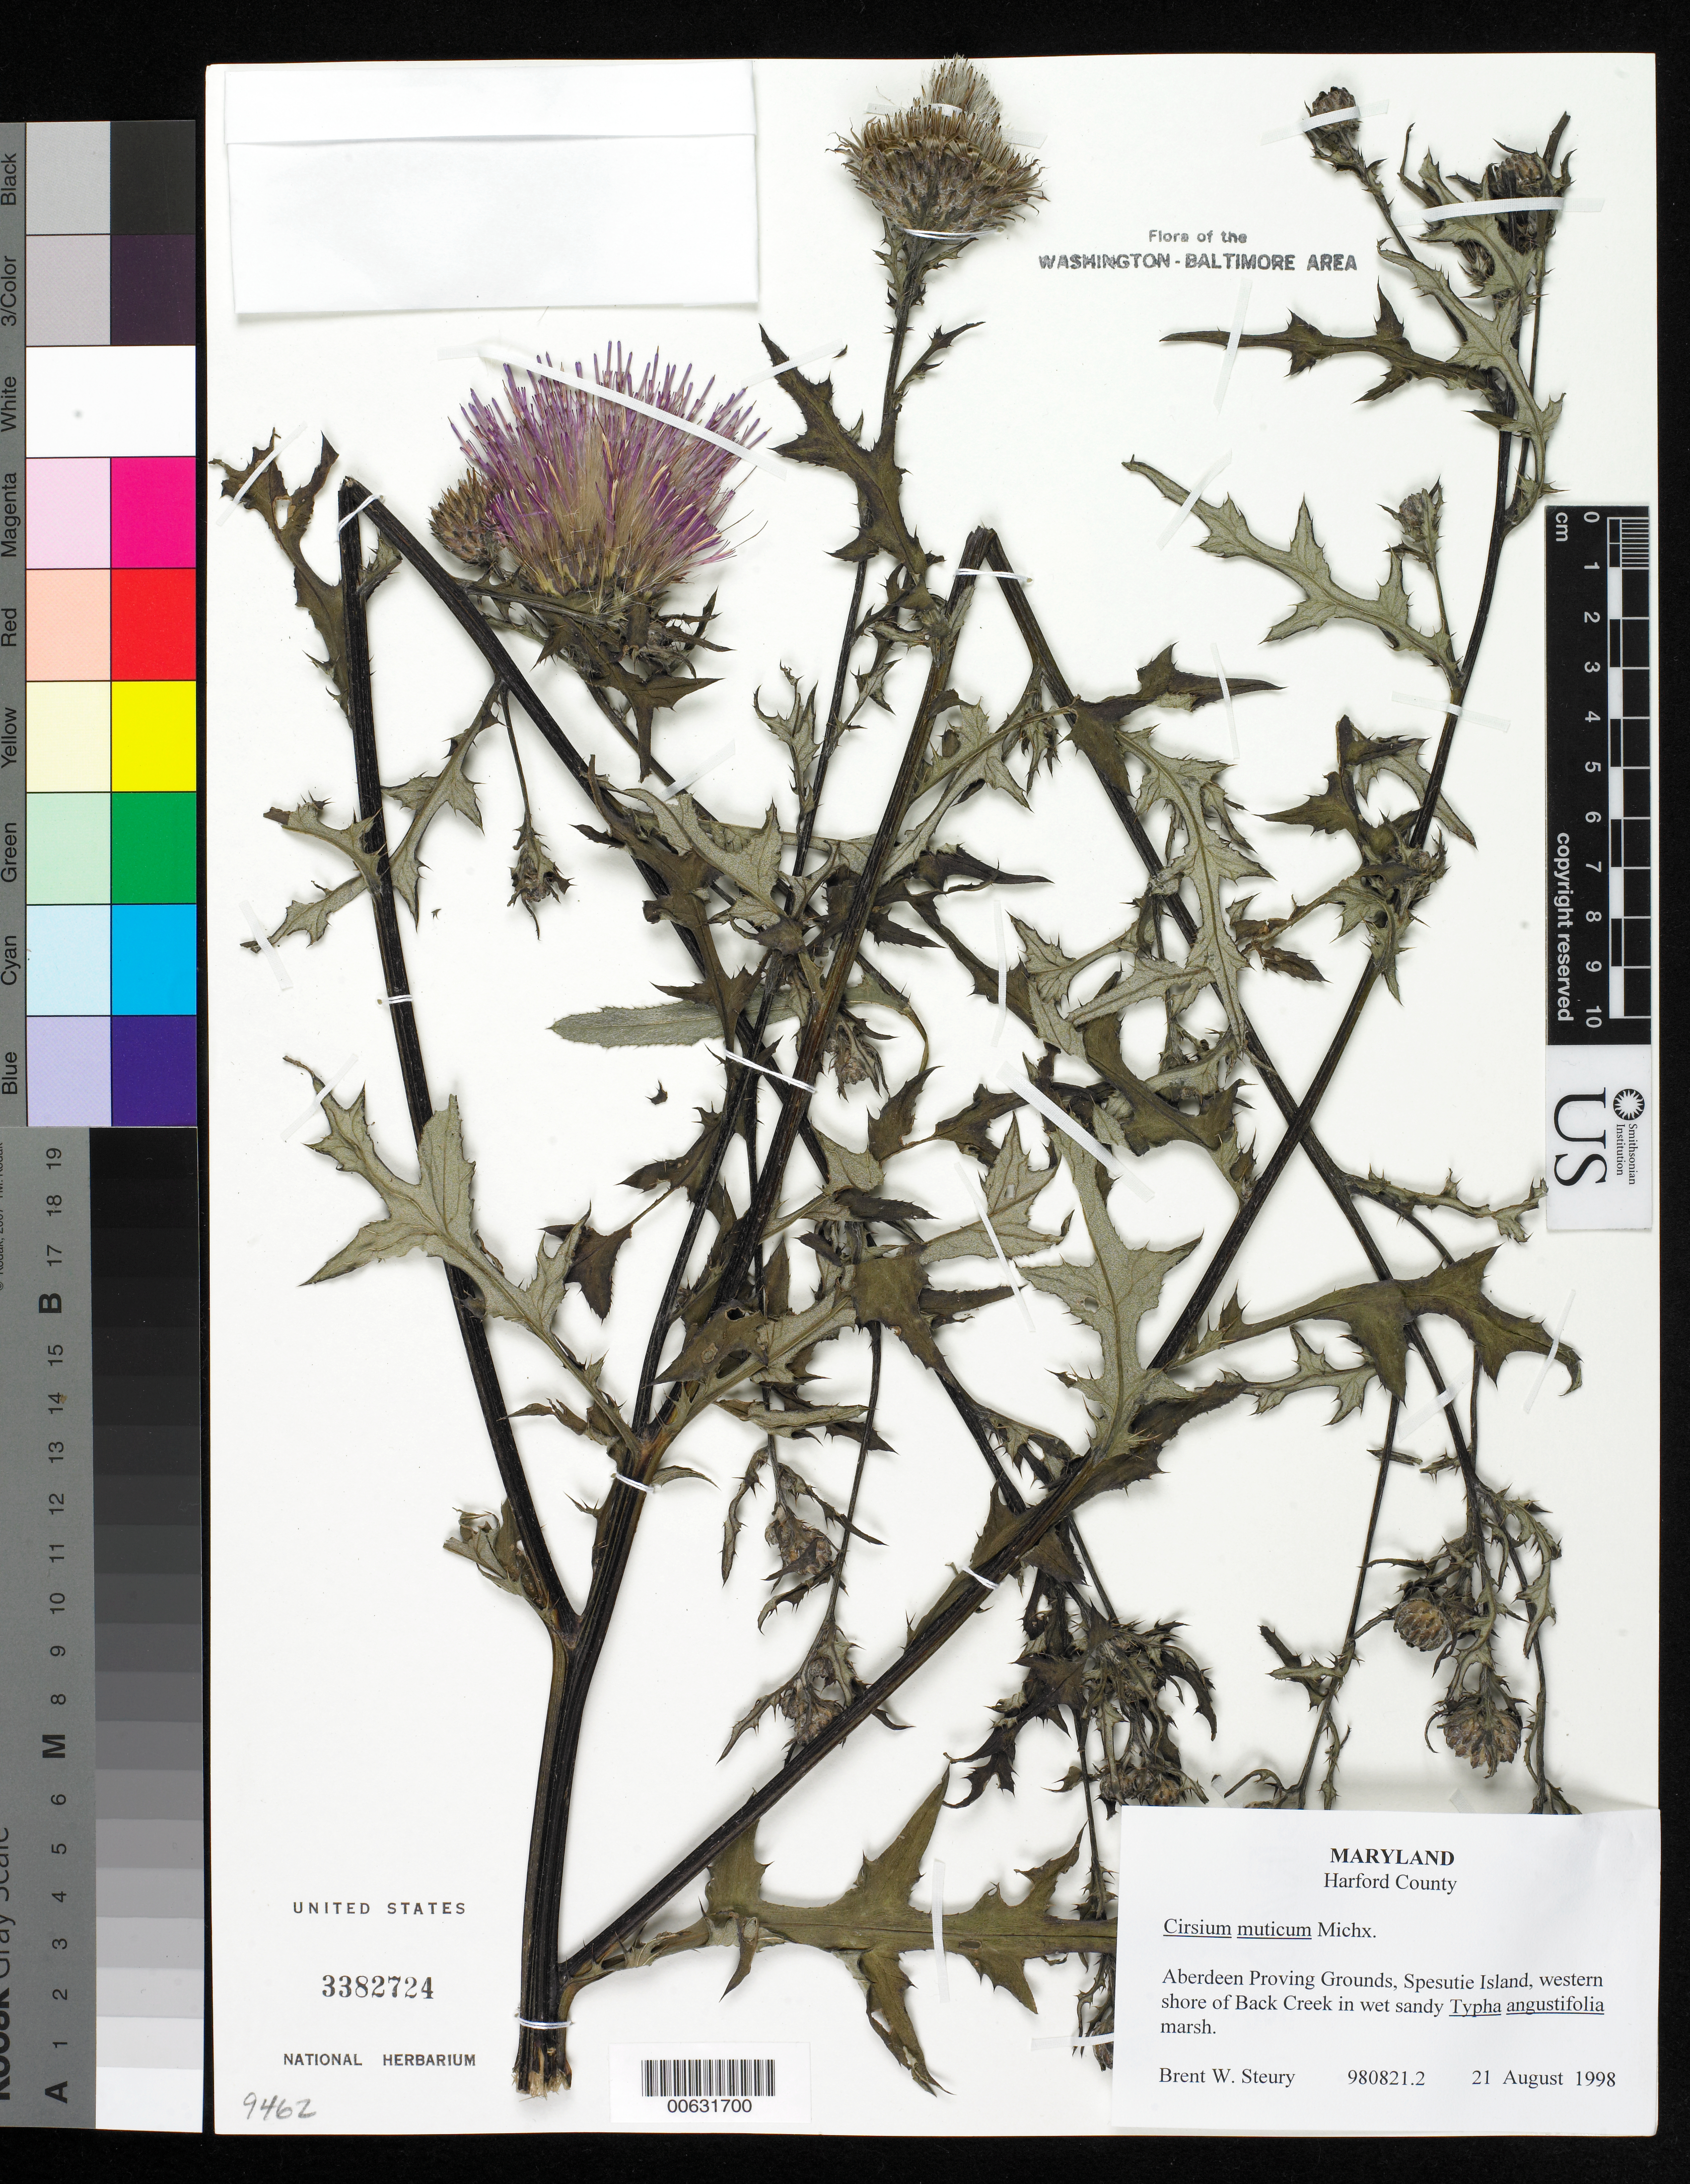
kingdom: Plantae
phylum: Tracheophyta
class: Magnoliopsida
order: Asterales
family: Asteraceae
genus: Cirsium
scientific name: Cirsium muticum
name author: Michx.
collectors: B. Steury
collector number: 980821.2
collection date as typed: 21 Aug 1998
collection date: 1998-08-21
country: United States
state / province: Maryland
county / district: Harford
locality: Aberdeen Proving Grounds, Spesutie Island, western shore of Back Creek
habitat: In wet sandy Typha angustifolia marsh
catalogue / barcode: US 3382724